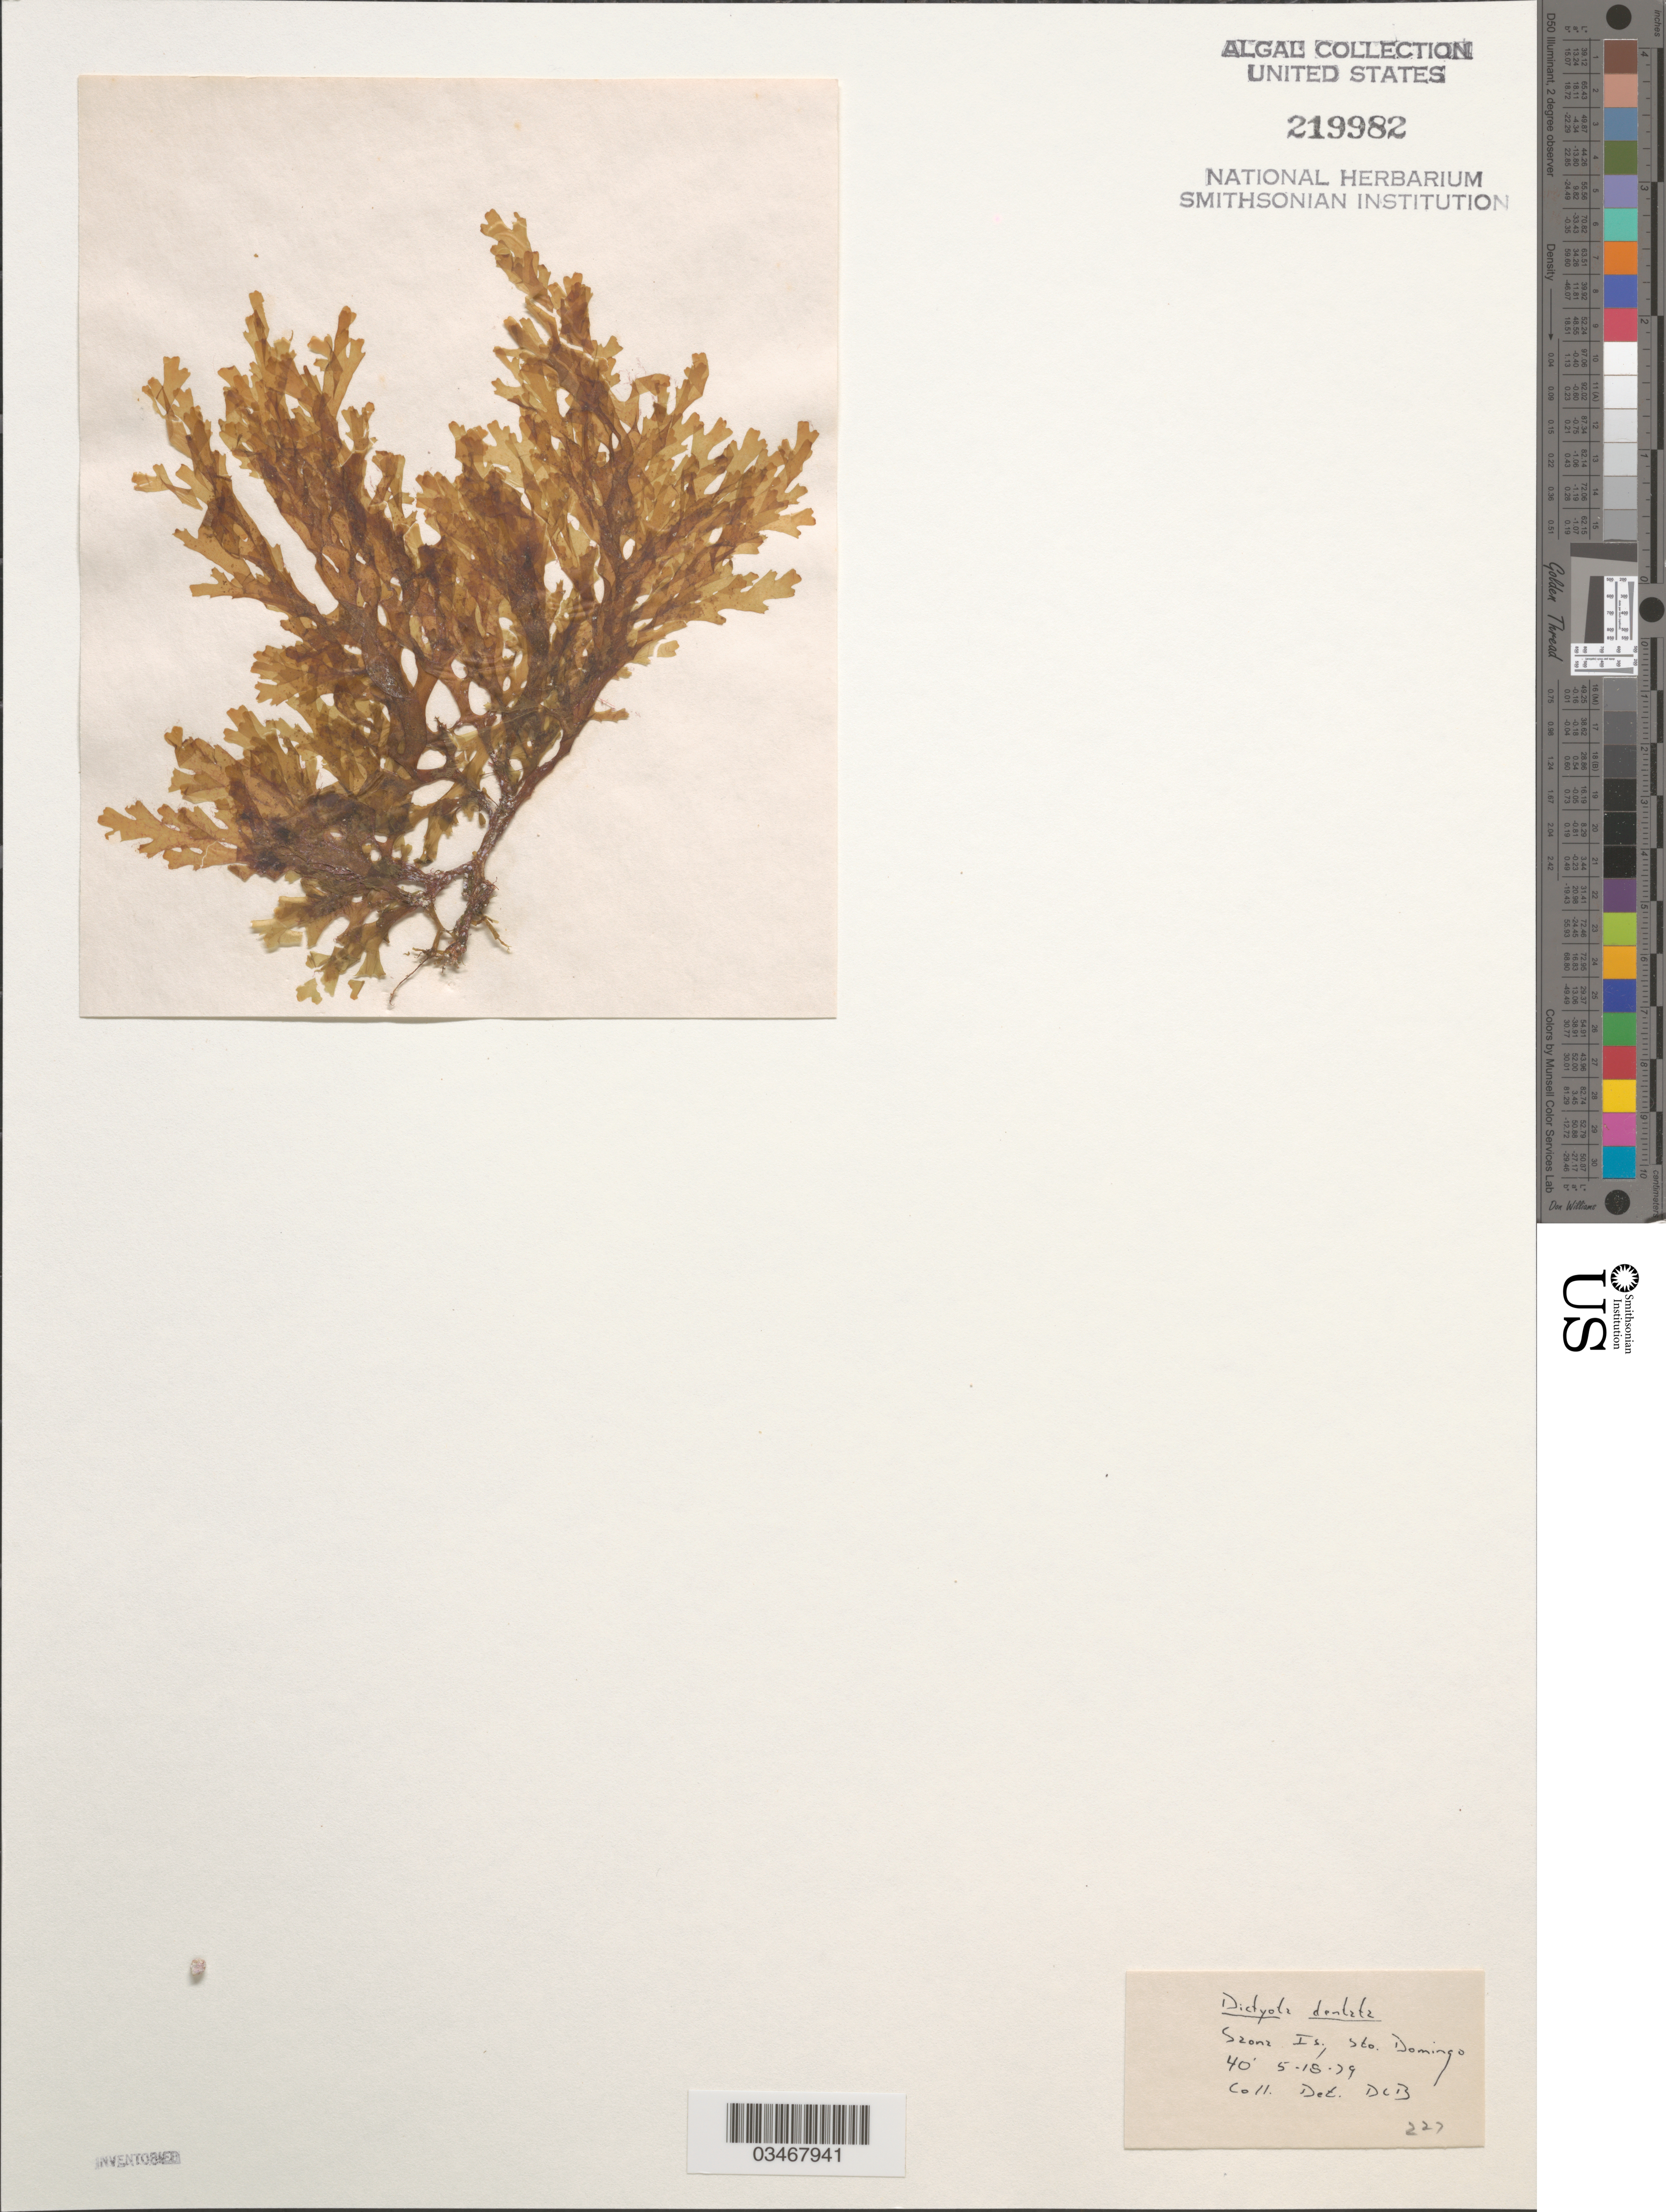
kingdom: Chromista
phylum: Ochrophyta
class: Phaeophyceae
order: Dictyotales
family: Dictyotaceae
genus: Dictyota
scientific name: Dictyota mertensii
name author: (C. Mart.) Kütz.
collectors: D.L. Ballantine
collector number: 227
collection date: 1979-05-18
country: Dominican Republic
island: Saona Island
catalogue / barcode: US 219982